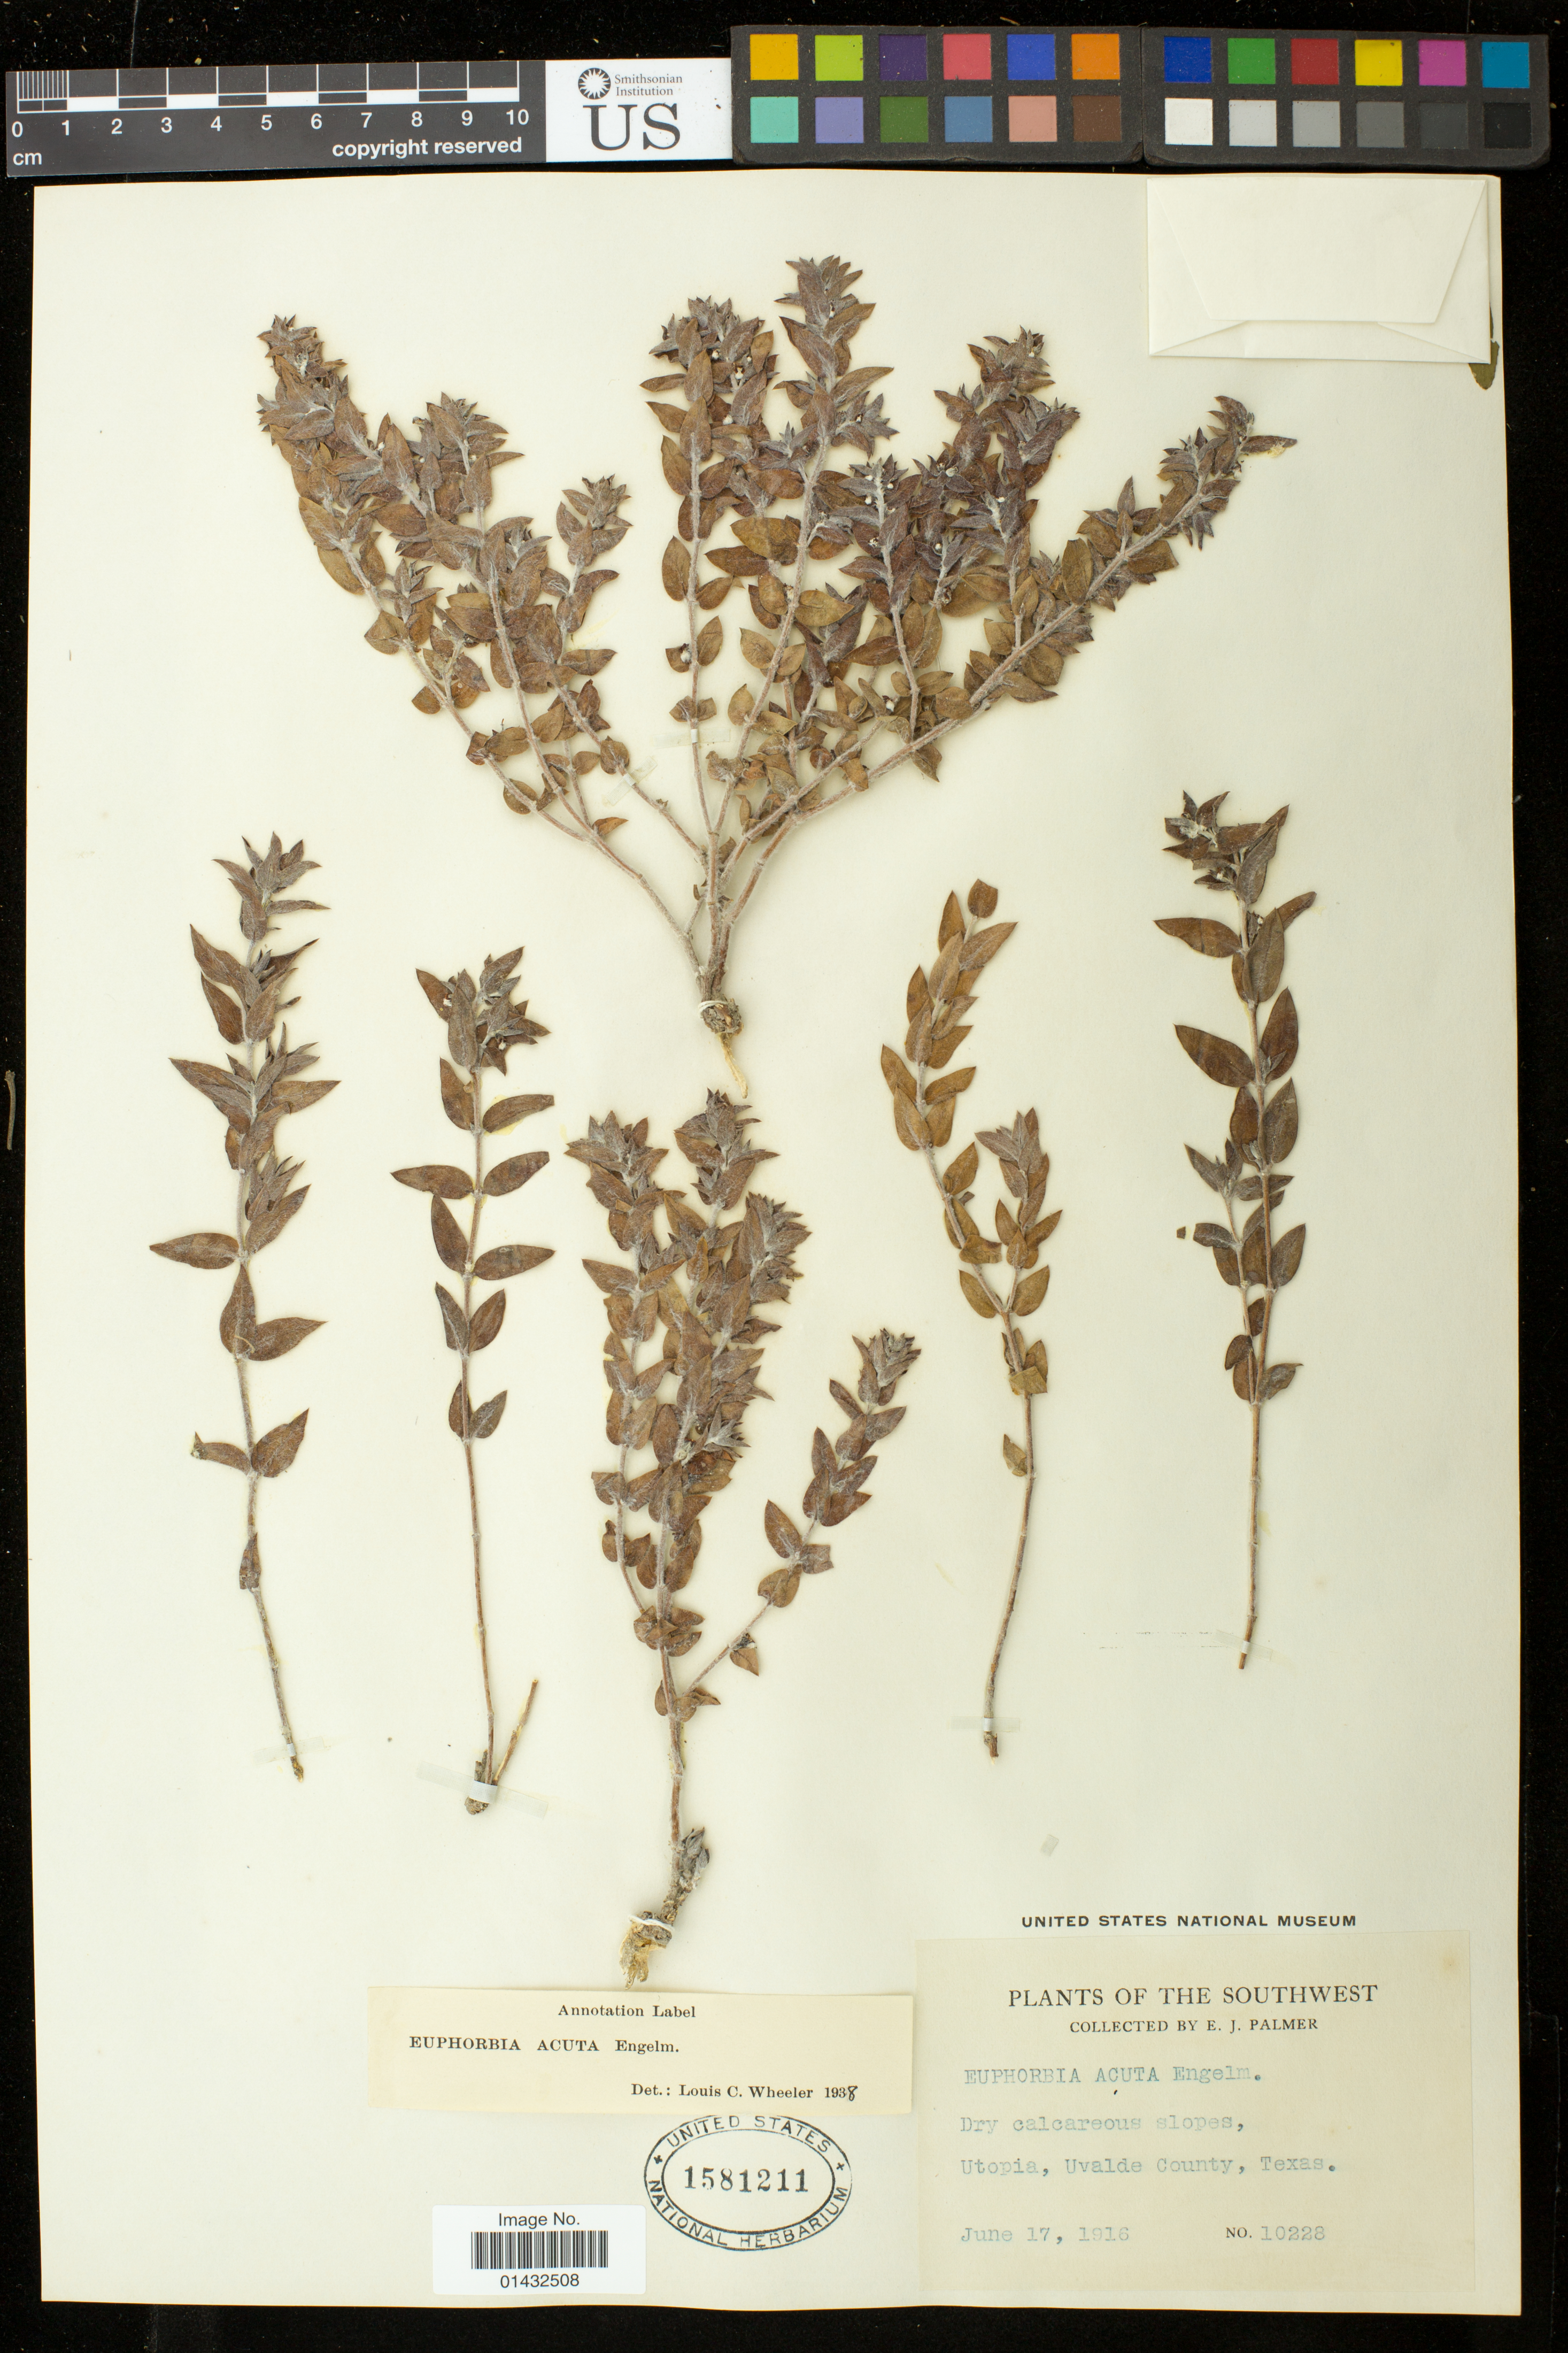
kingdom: Plantae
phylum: Tracheophyta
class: Magnoliopsida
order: Malpighiales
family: Euphorbiaceae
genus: Euphorbia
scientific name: Euphorbia acuta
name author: Engelm. in Emory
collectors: E. J. Palmer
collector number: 10228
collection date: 1916-06-17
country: United States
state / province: Texas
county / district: Uvalde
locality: Utopia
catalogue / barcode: US 1581211